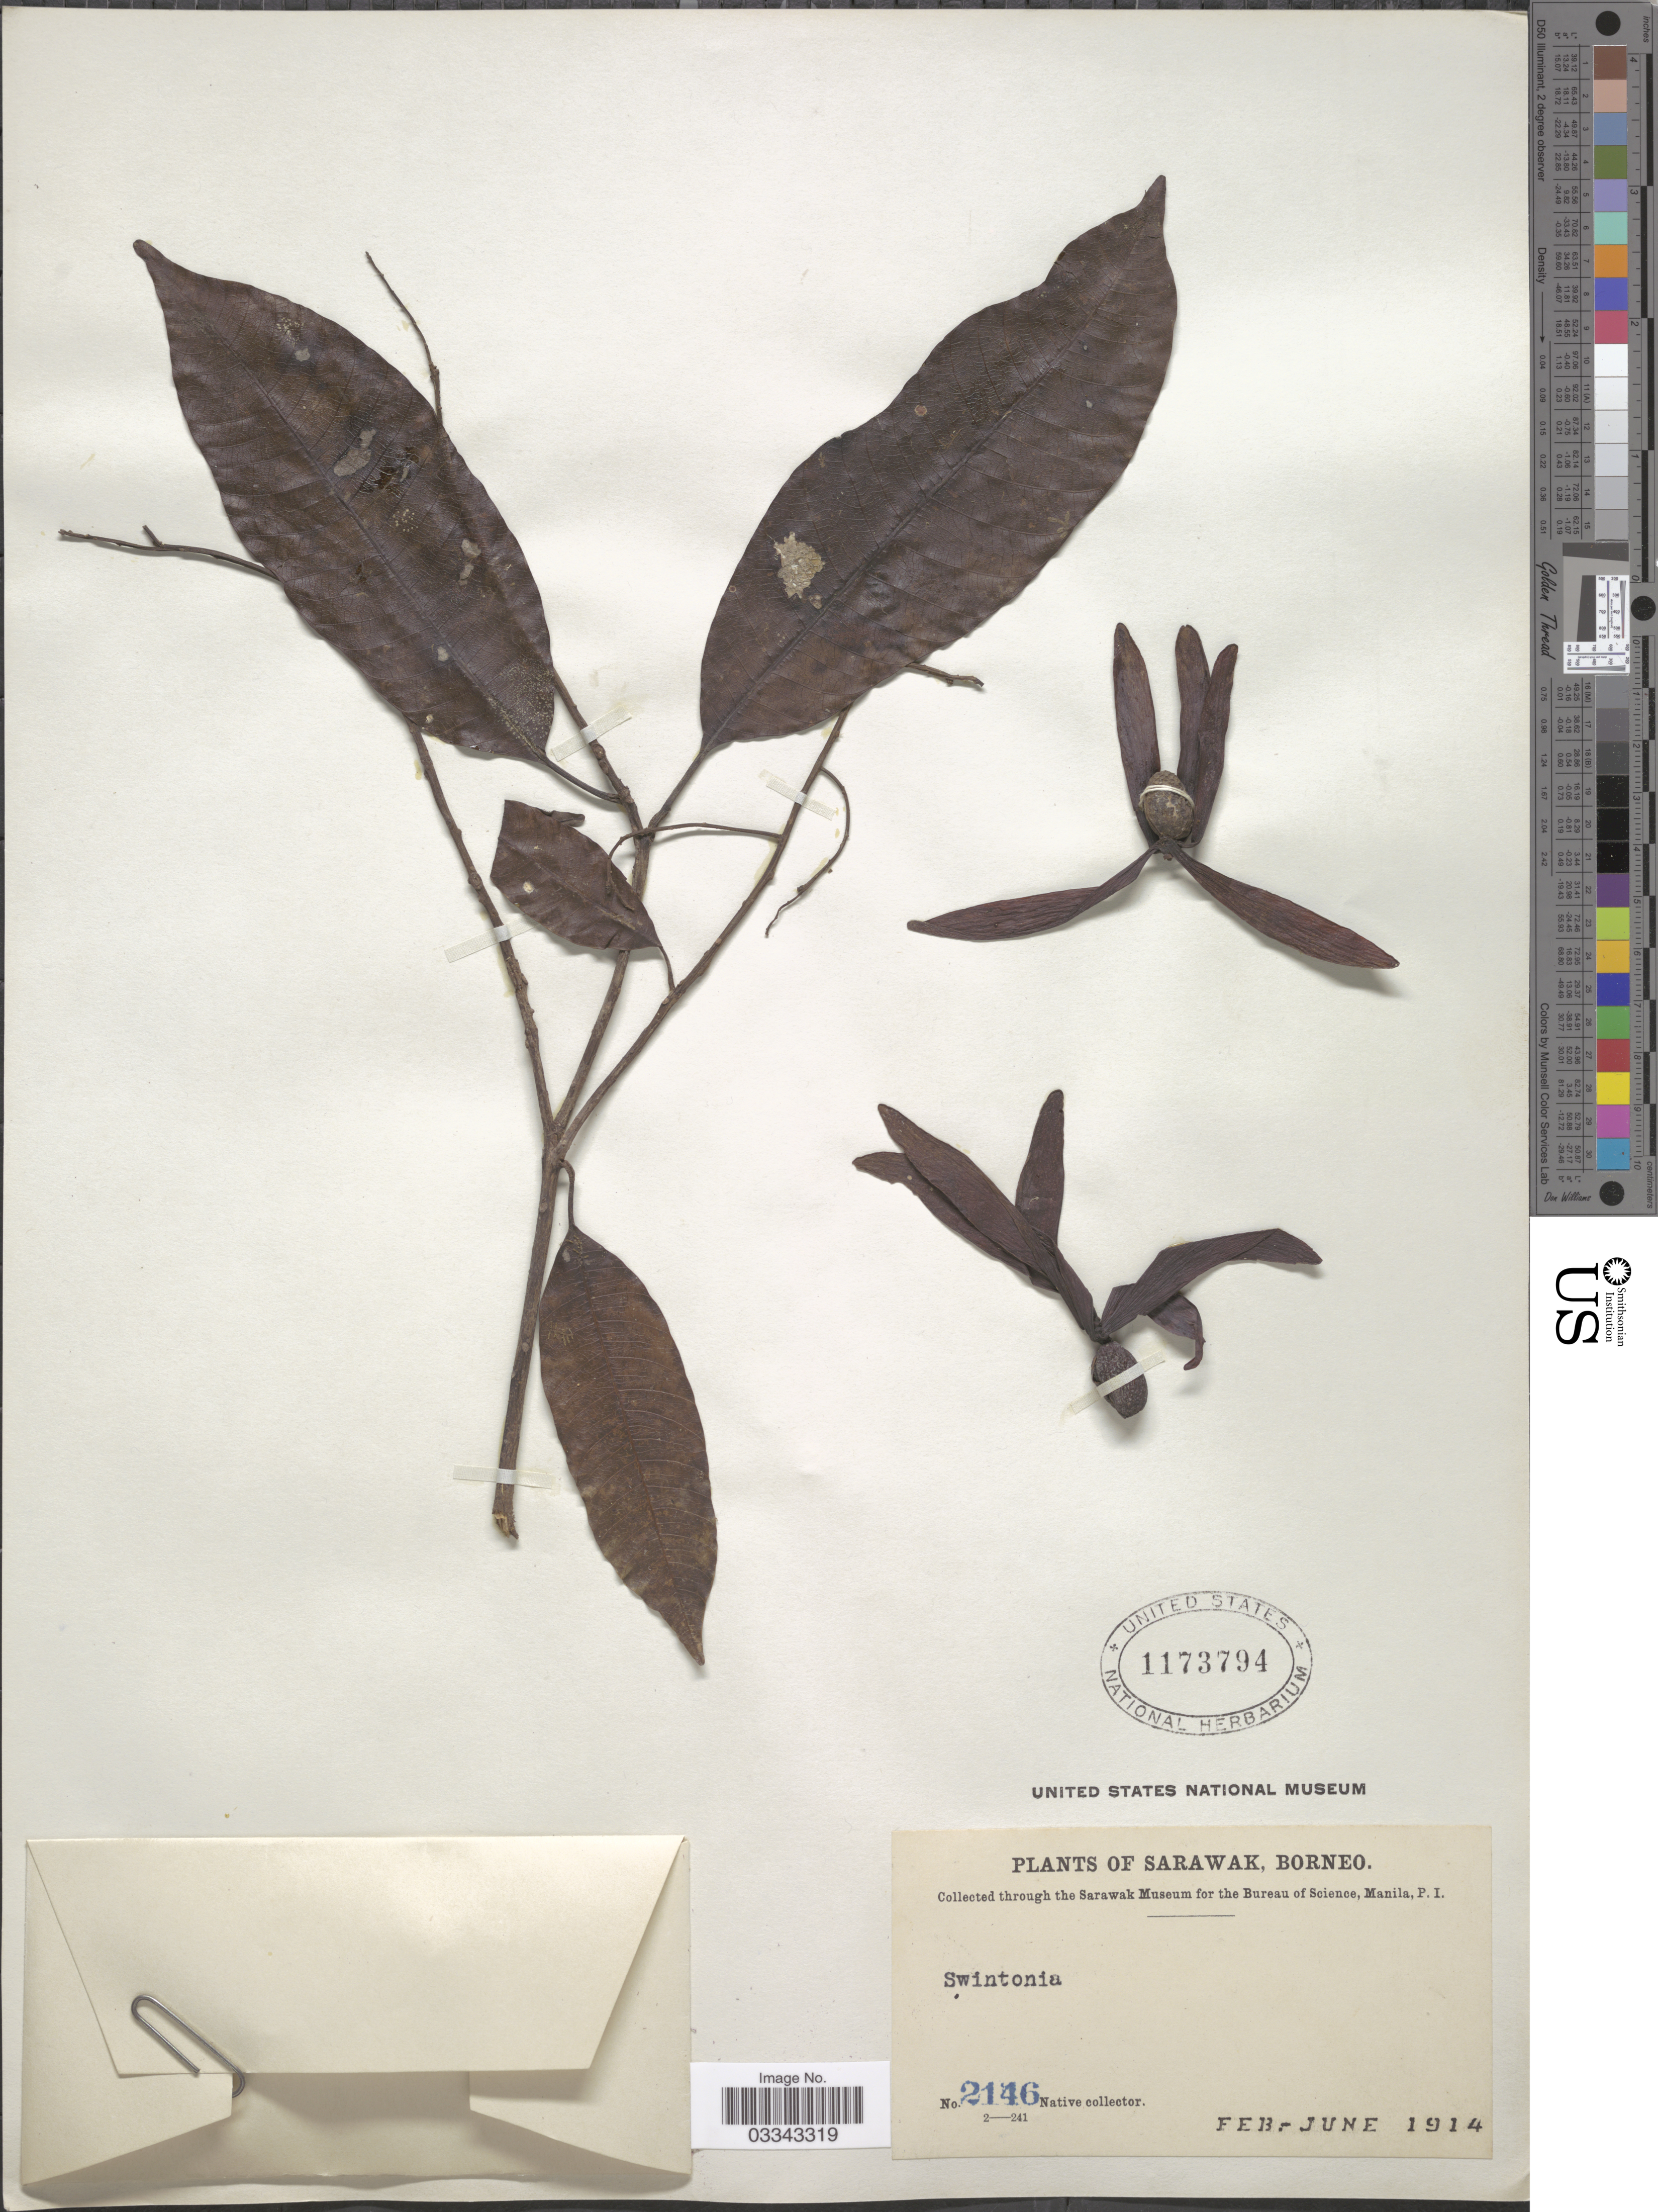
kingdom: Plantae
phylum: Tracheophyta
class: Magnoliopsida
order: Sapindales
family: Anacardiaceae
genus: Swintonia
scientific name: Swintonia sp.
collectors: Native collector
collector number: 2146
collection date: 1914-02/1914-06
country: Malaysia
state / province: Sarawak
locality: Borneo.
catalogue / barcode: US 1173794